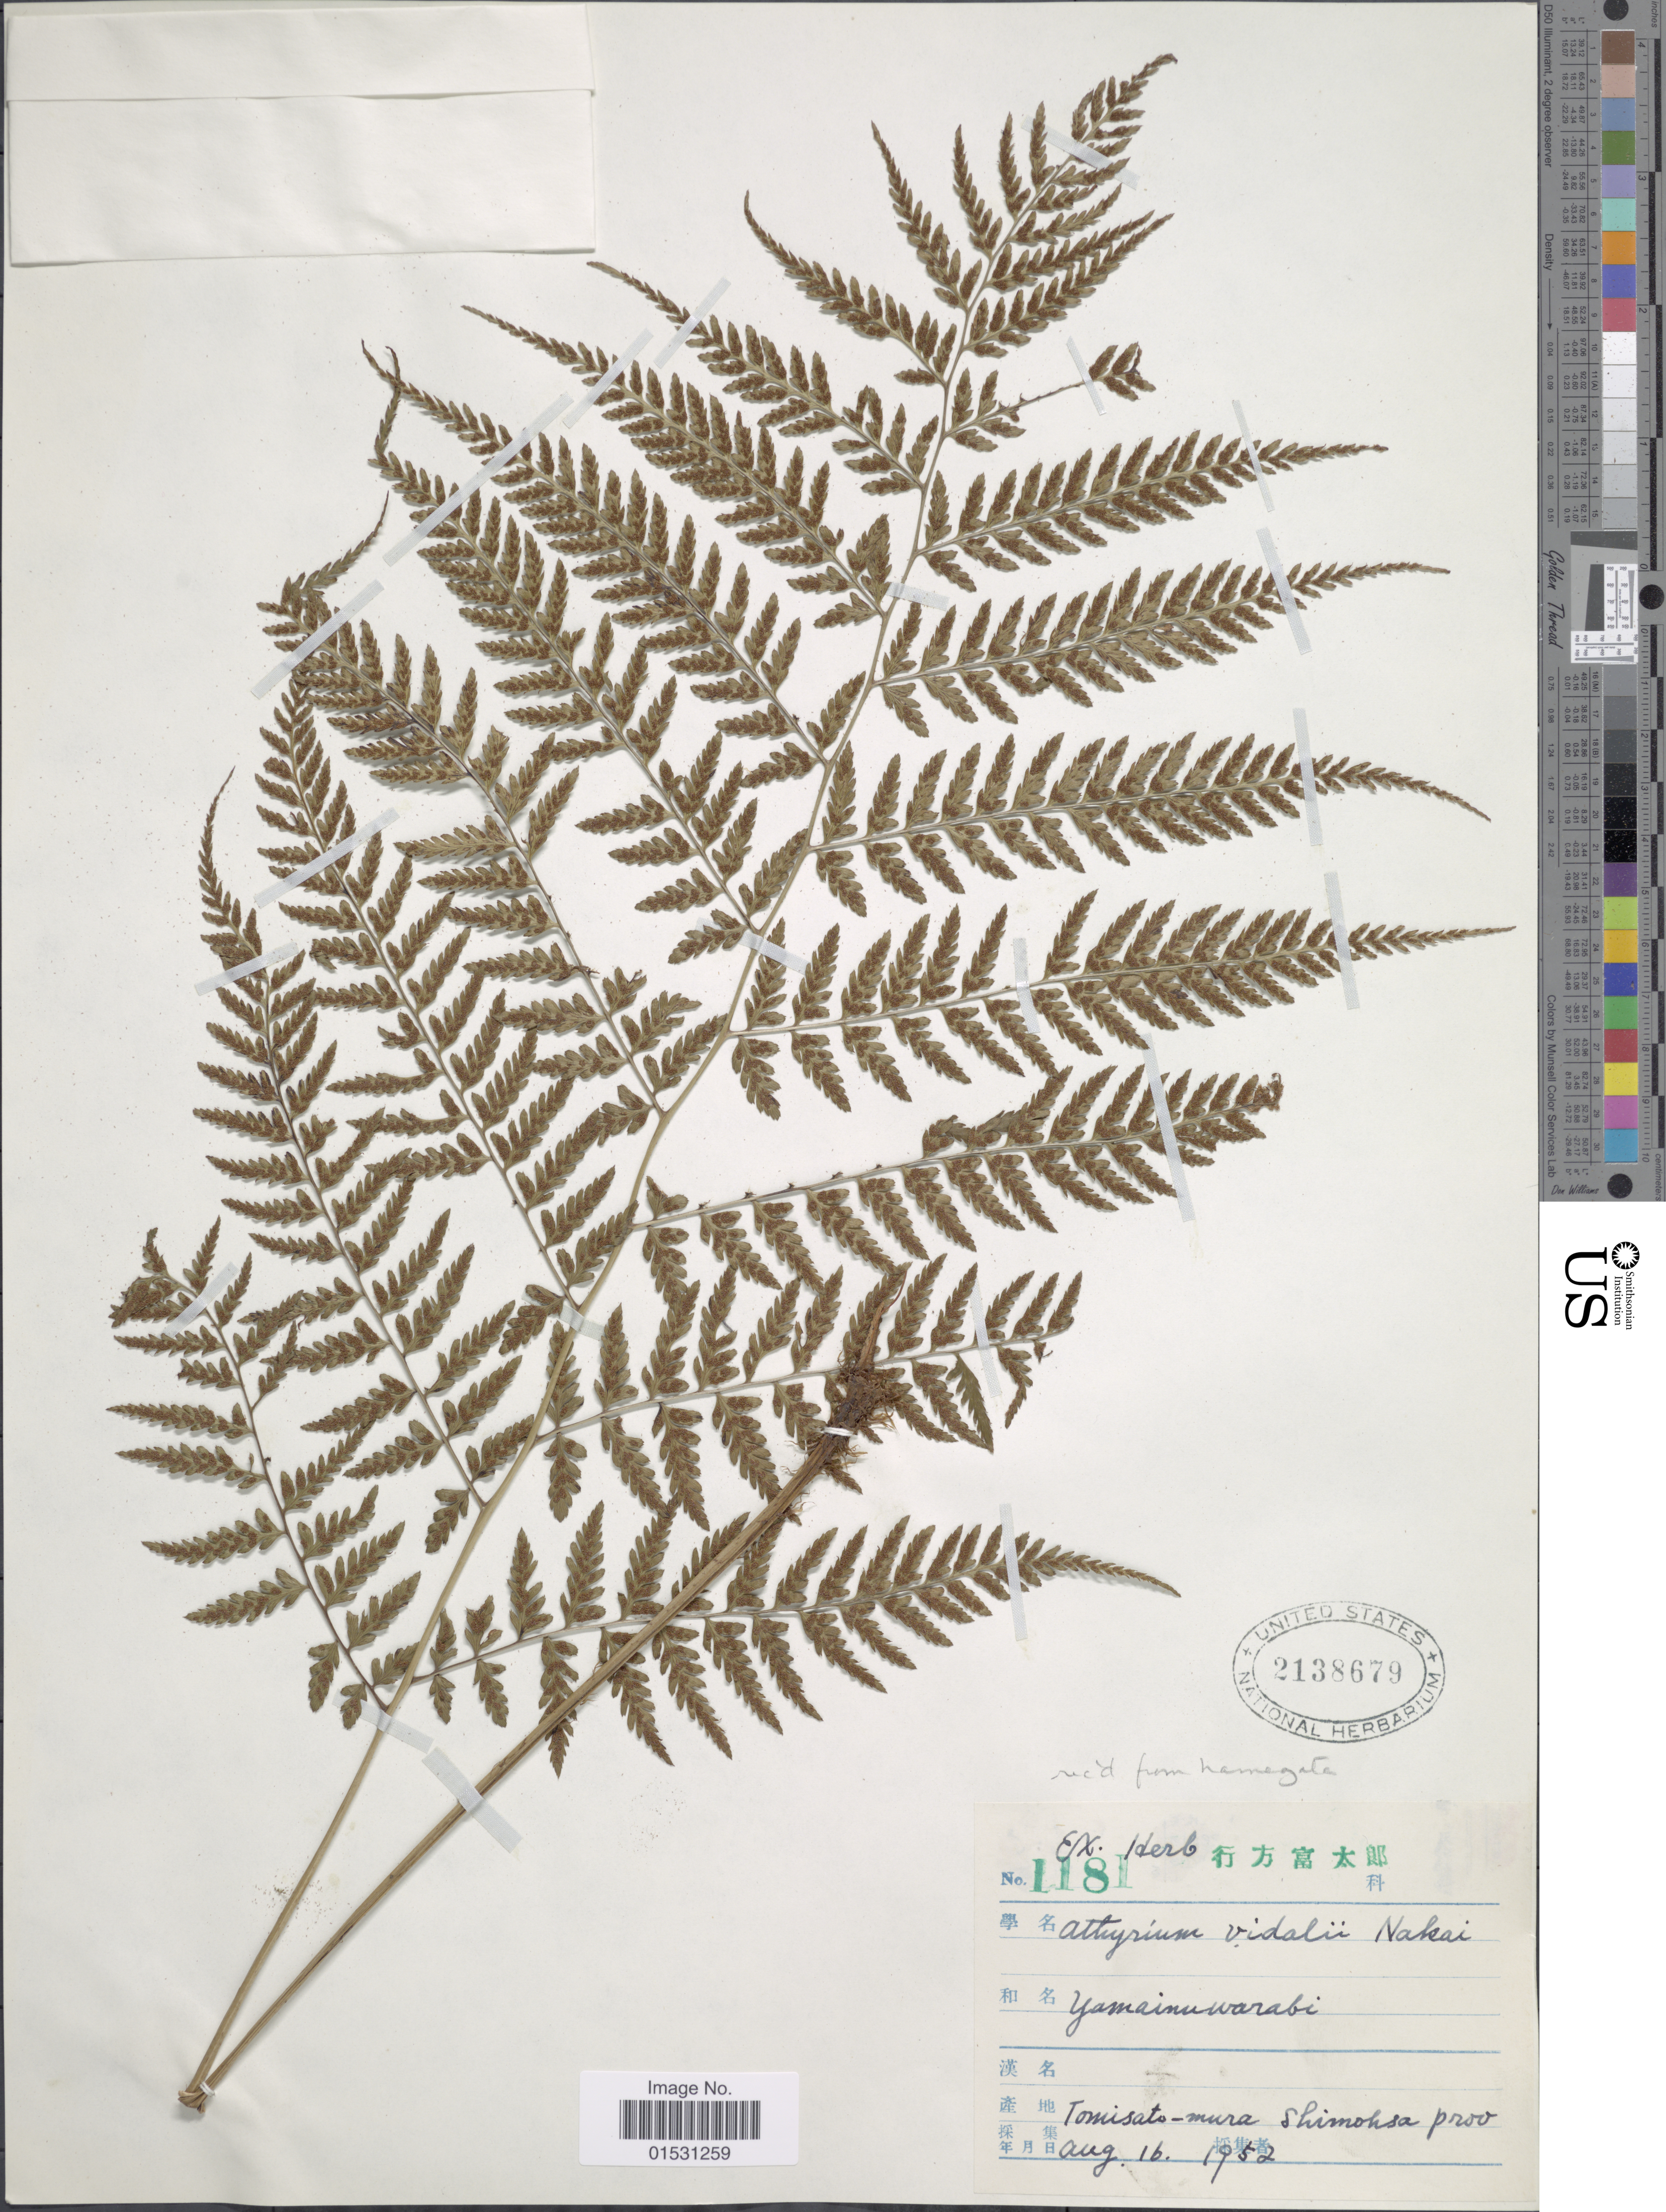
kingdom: Plantae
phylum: Tracheophyta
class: Polypodiopsida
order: Polypodiales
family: Athyriaceae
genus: Athyrium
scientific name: Athyrium vidalii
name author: (Franch. & Sav.) Nakai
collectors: ex herb. X.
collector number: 1181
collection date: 1952-08-16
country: Japan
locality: Tomisato-mura Shimohsa prov.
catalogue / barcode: US 2138679